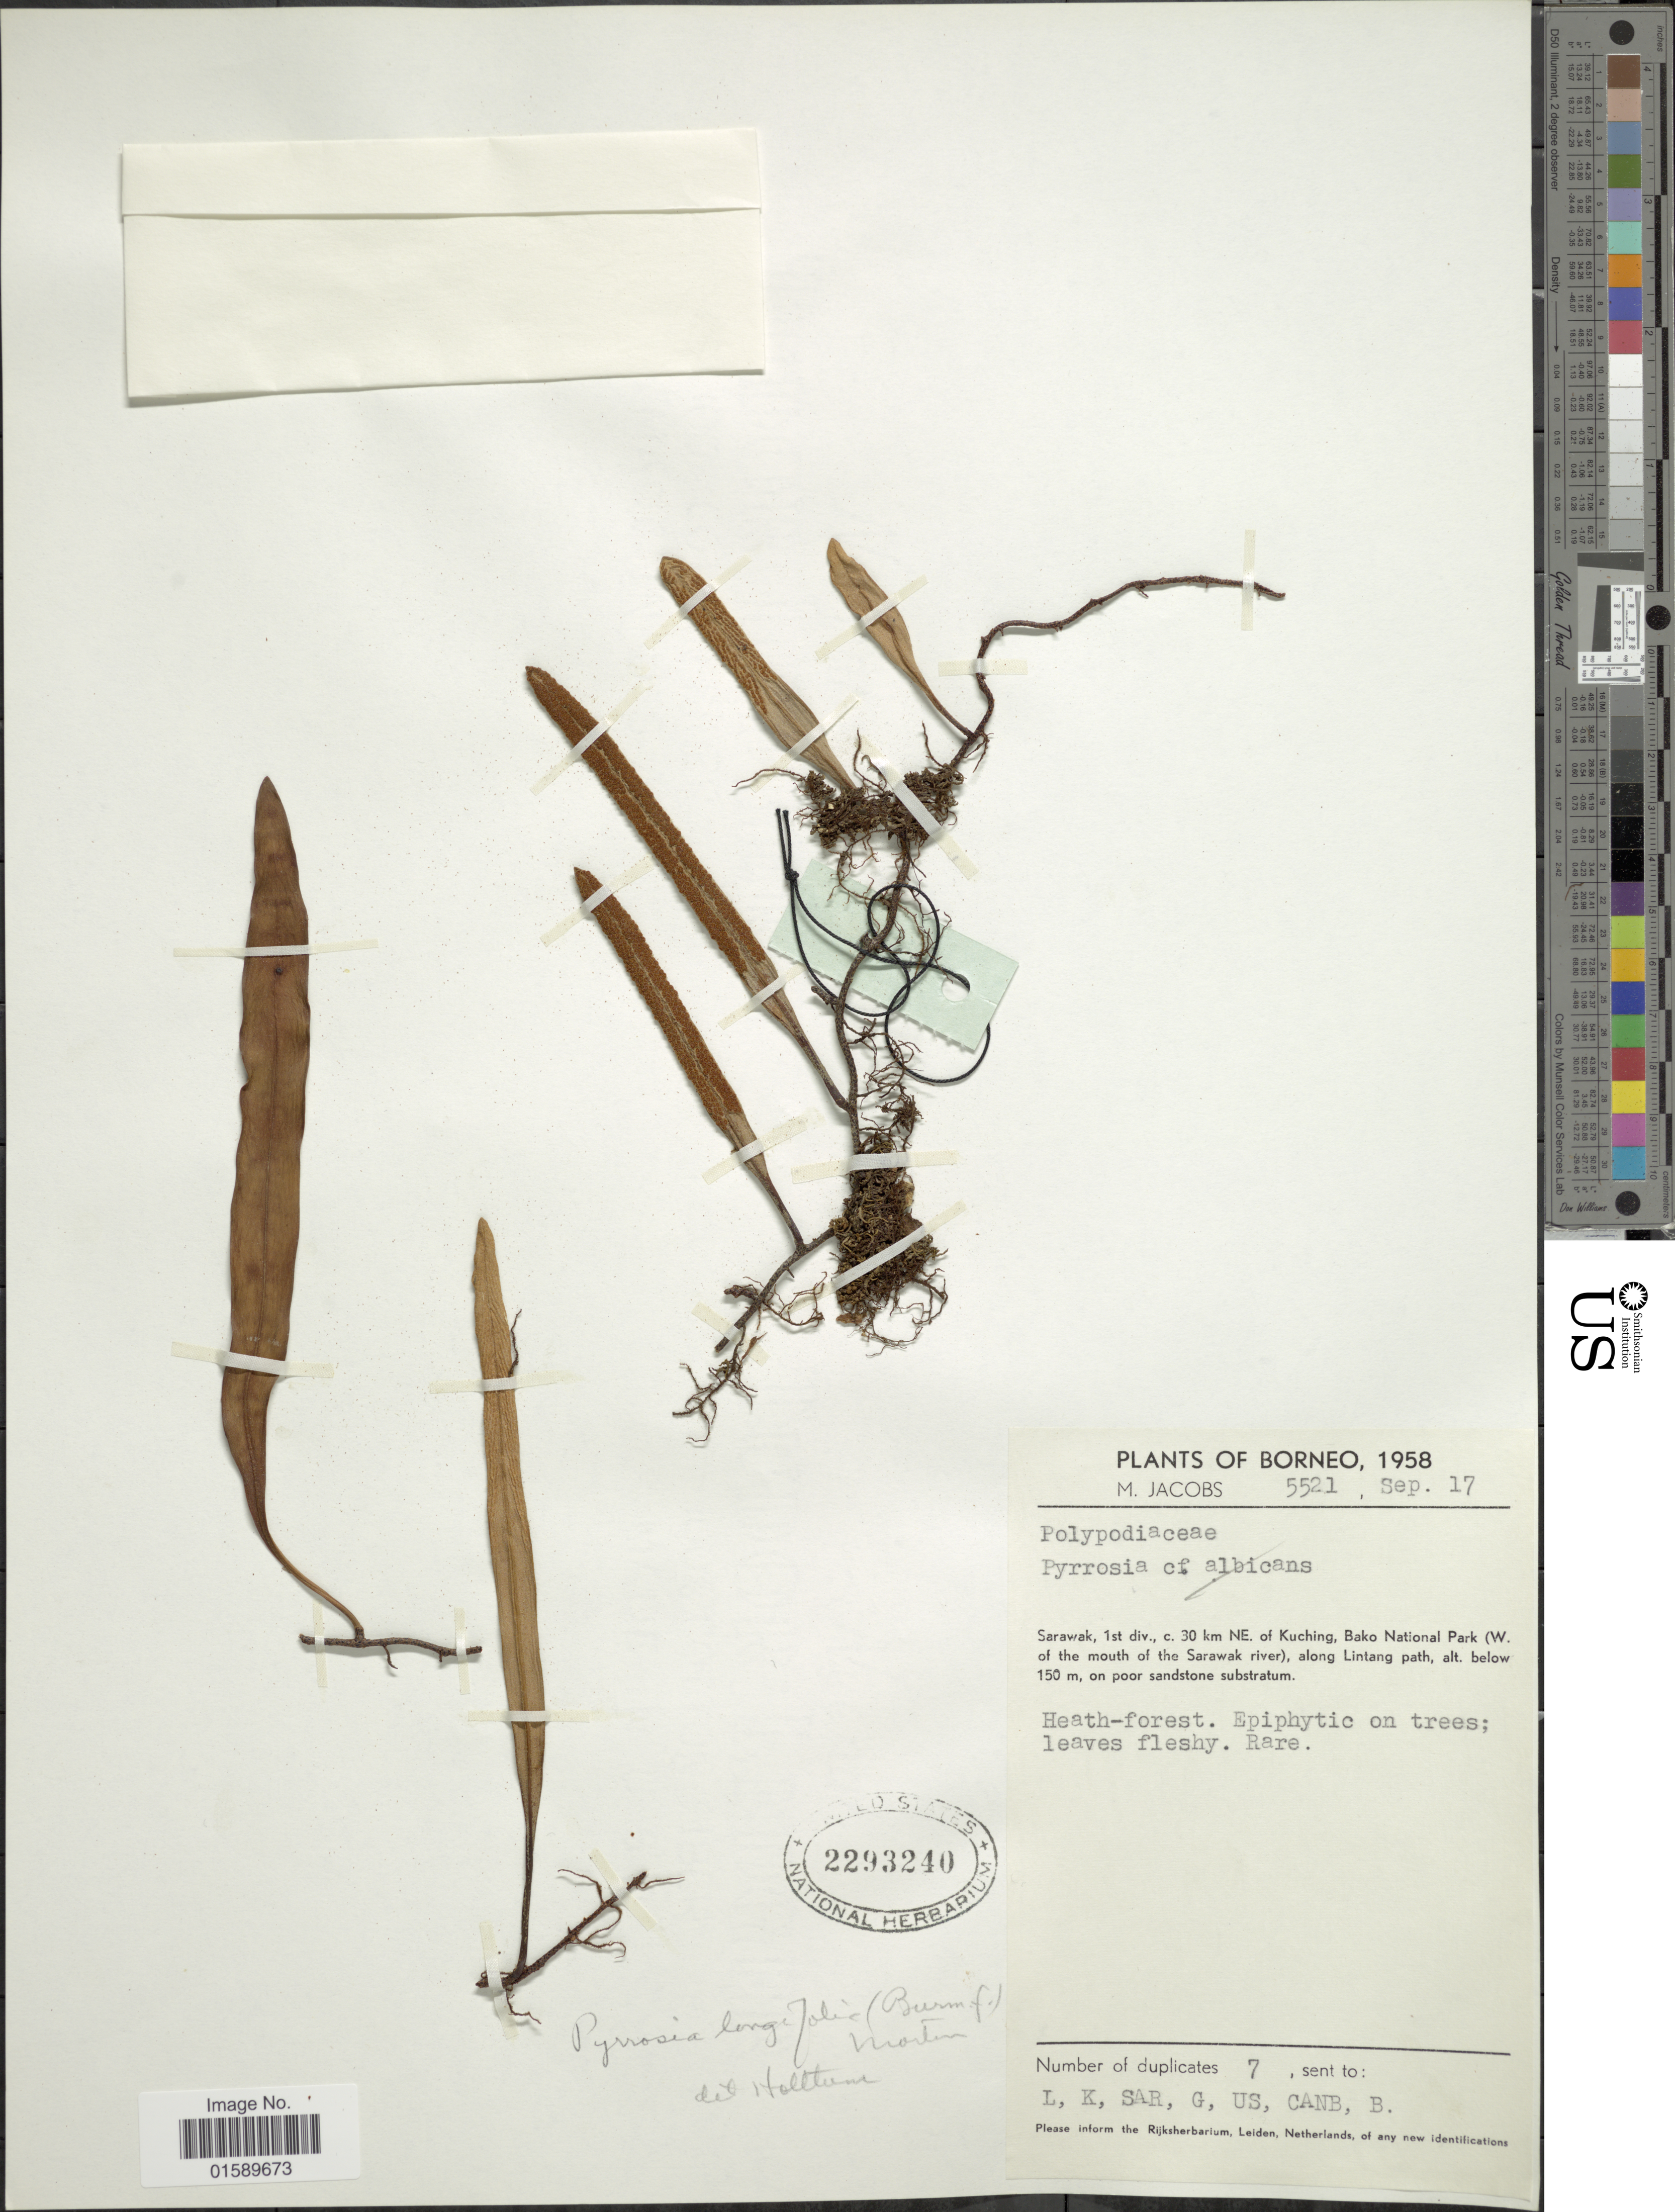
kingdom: Plantae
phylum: Tracheophyta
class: Polypodiopsida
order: Polypodiales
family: Polypodiaceae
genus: Pyrrosia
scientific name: Pyrrosia longifolia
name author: (Burm. f.) C.V. Morton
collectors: M. Jacobs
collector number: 5521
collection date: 1958-09-17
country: Malaysia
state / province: Sarawak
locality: Sarawak, Borneo, 1 st div., c. 30 km NE. of Kuching, Bako National Park (W. of the mouth of the Sarawak river), along Lintang path.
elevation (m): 150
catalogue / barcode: US 2293240